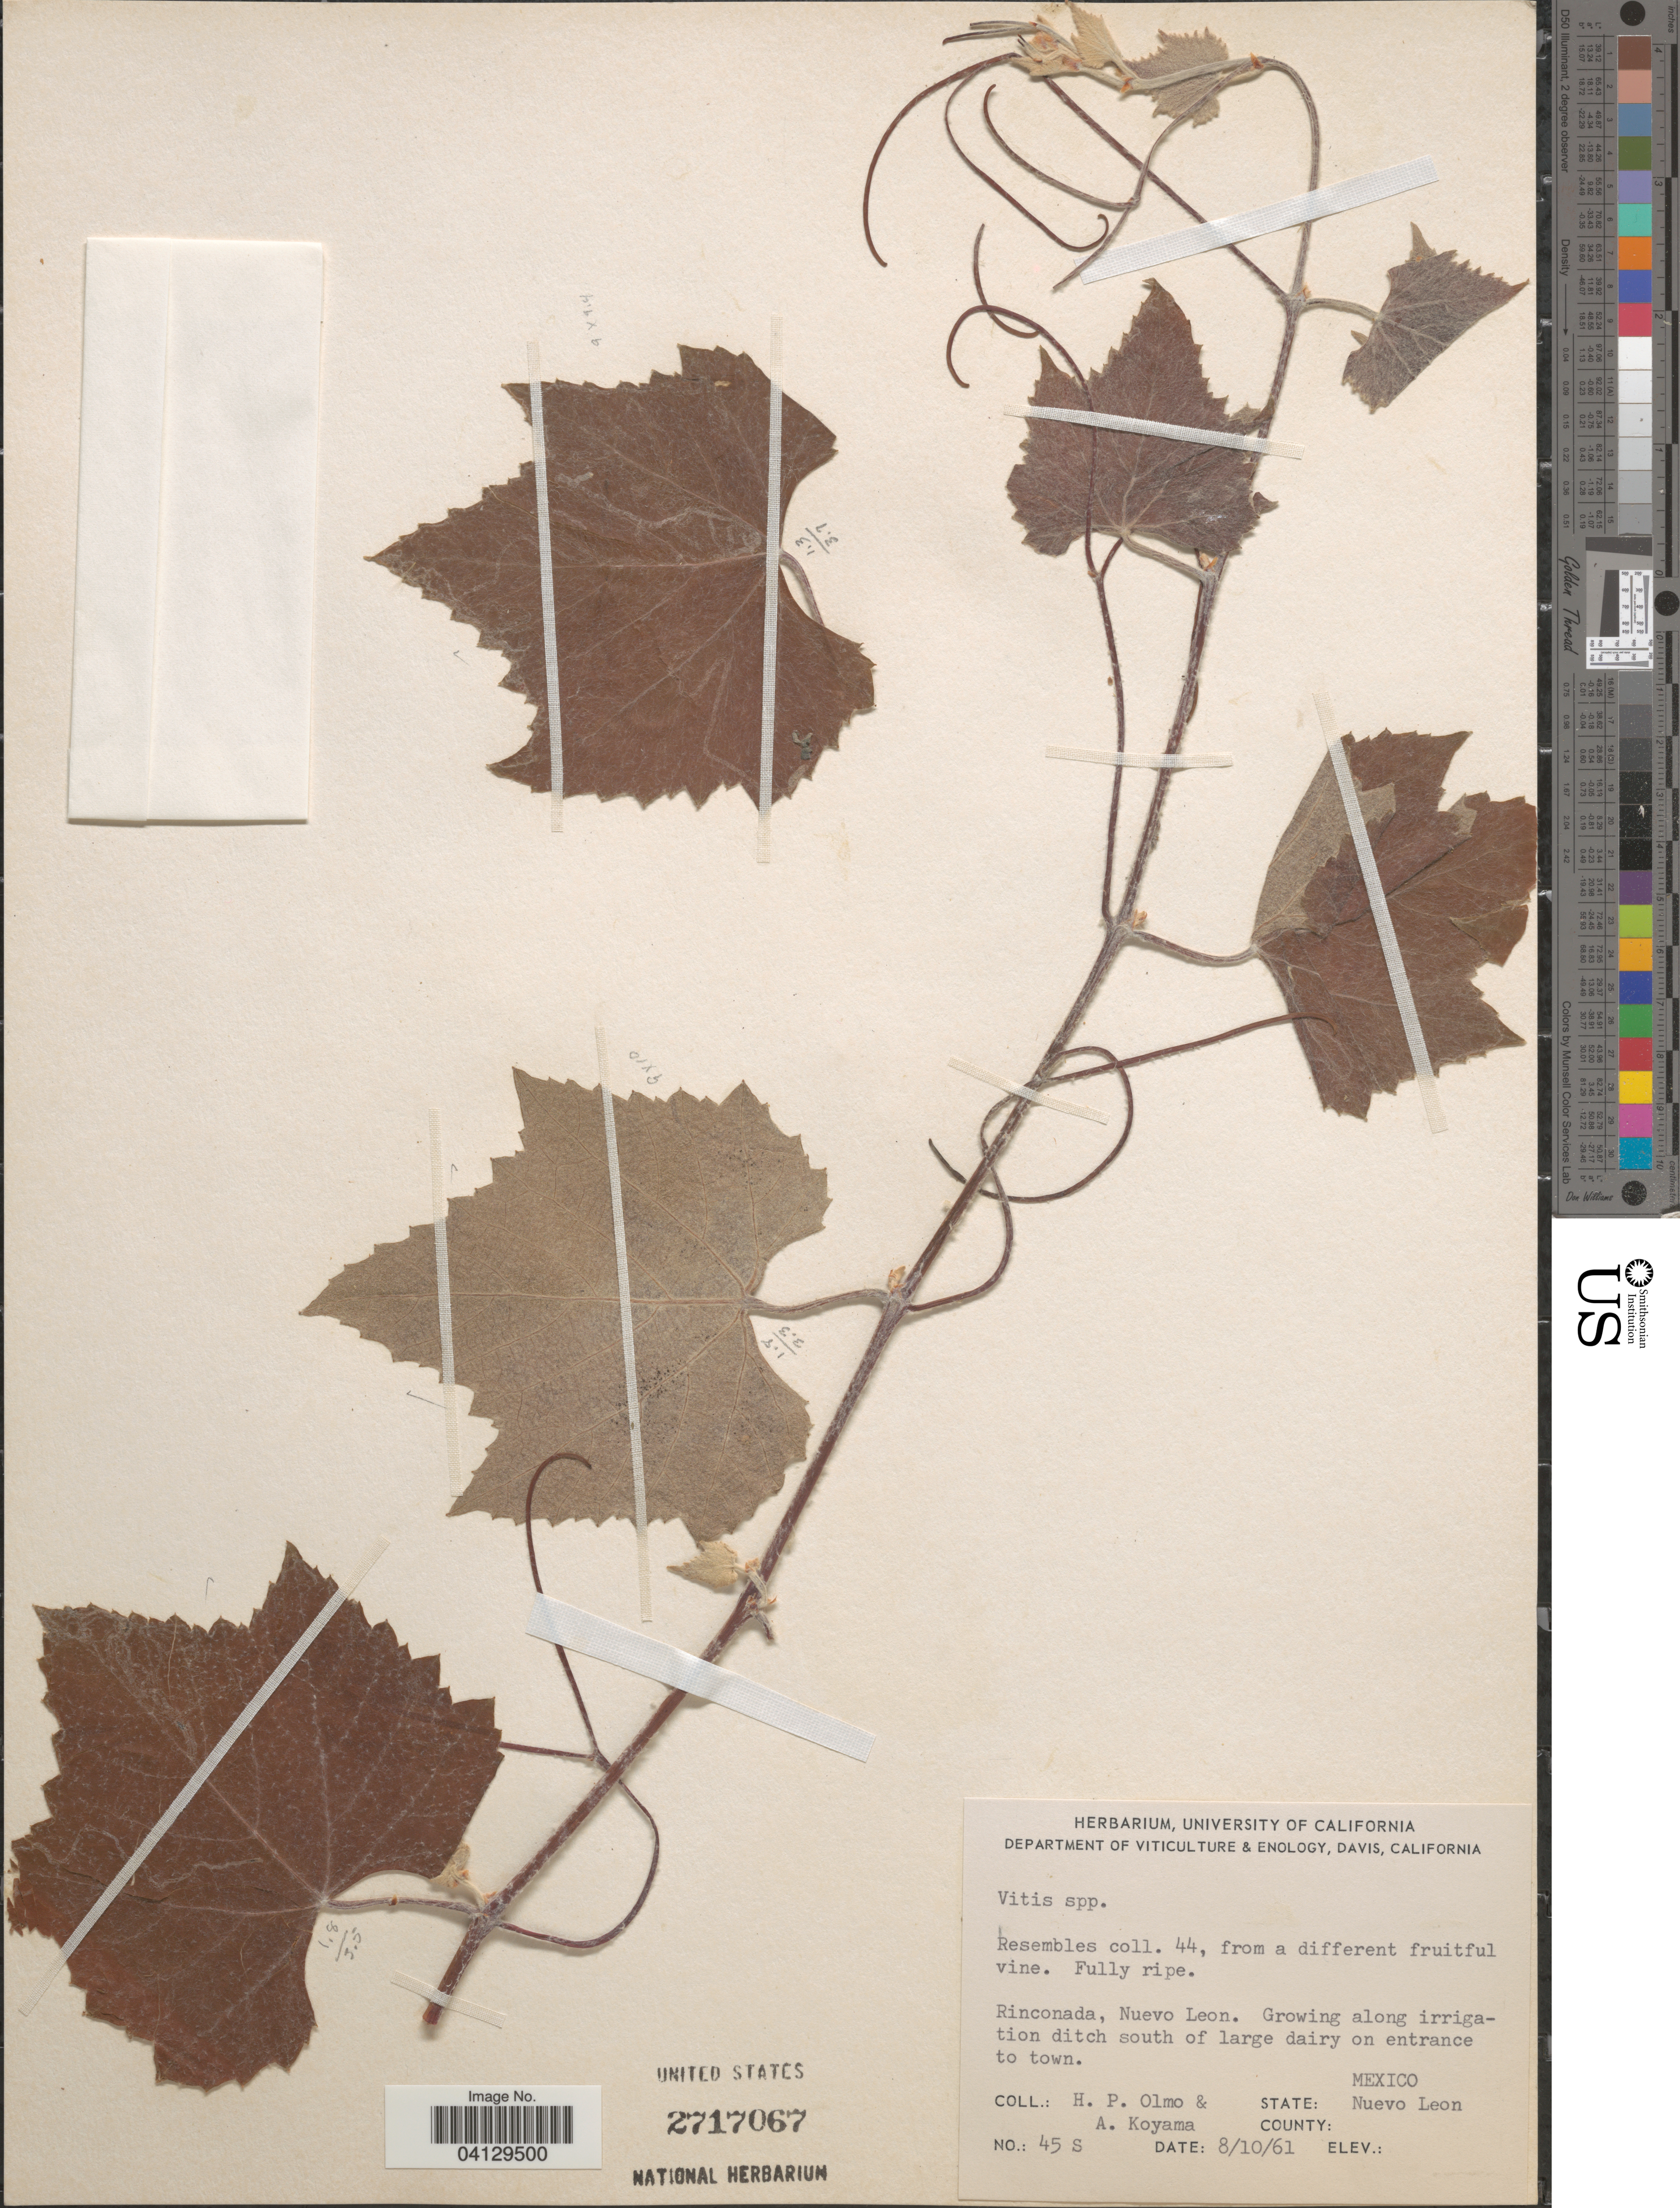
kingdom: Plantae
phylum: Tracheophyta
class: Magnoliopsida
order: Vitales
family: Vitaceae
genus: Vitis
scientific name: Vitis sp.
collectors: H. Olmo & A. Koyama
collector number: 45S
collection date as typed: Transcribed d/m/y: 10/8/61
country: Mexico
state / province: Nuevo León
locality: Rinconada. Growing along irrigation ditch south of large dairy on entrance to town.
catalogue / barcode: US 2717067